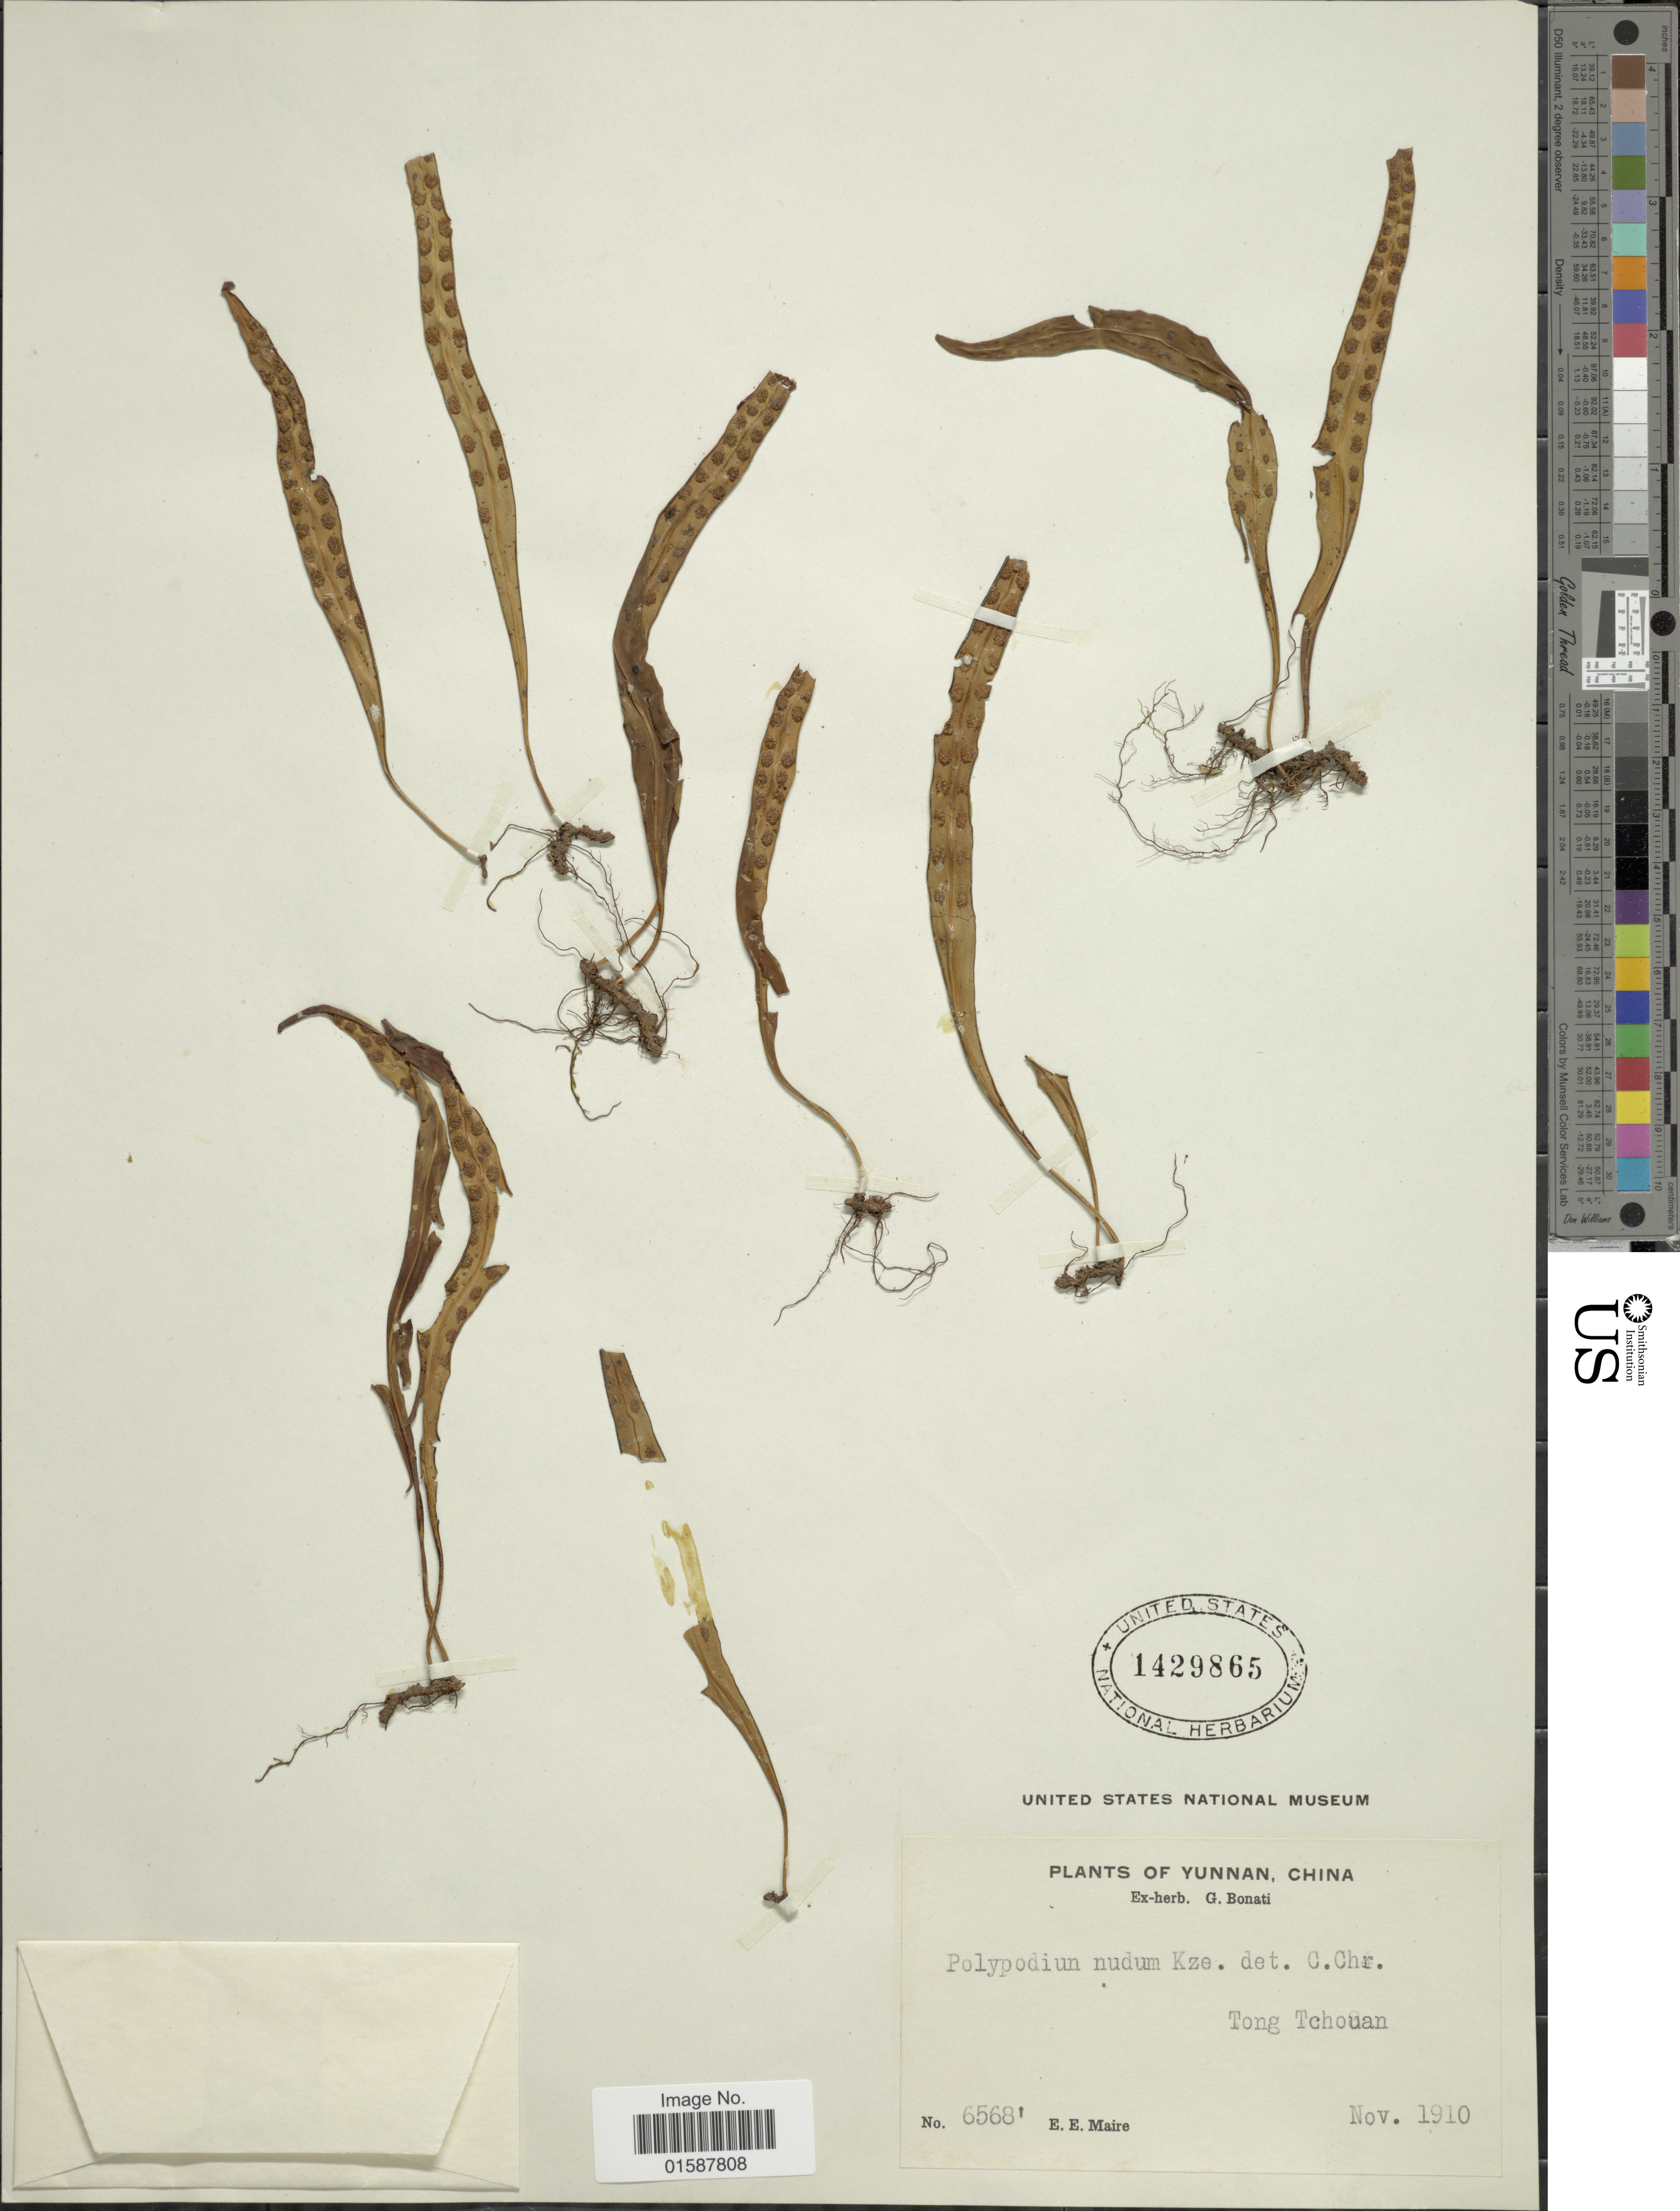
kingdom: Plantae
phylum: Tracheophyta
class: Polypodiopsida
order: Polypodiales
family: Polypodiaceae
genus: Lepisorus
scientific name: Lepisorus nuduisculum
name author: (Kunze)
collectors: E. E. Maire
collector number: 6568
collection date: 1910-11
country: China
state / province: Yunnan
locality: Yunnan, Tong Tchouan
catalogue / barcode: US 1429865